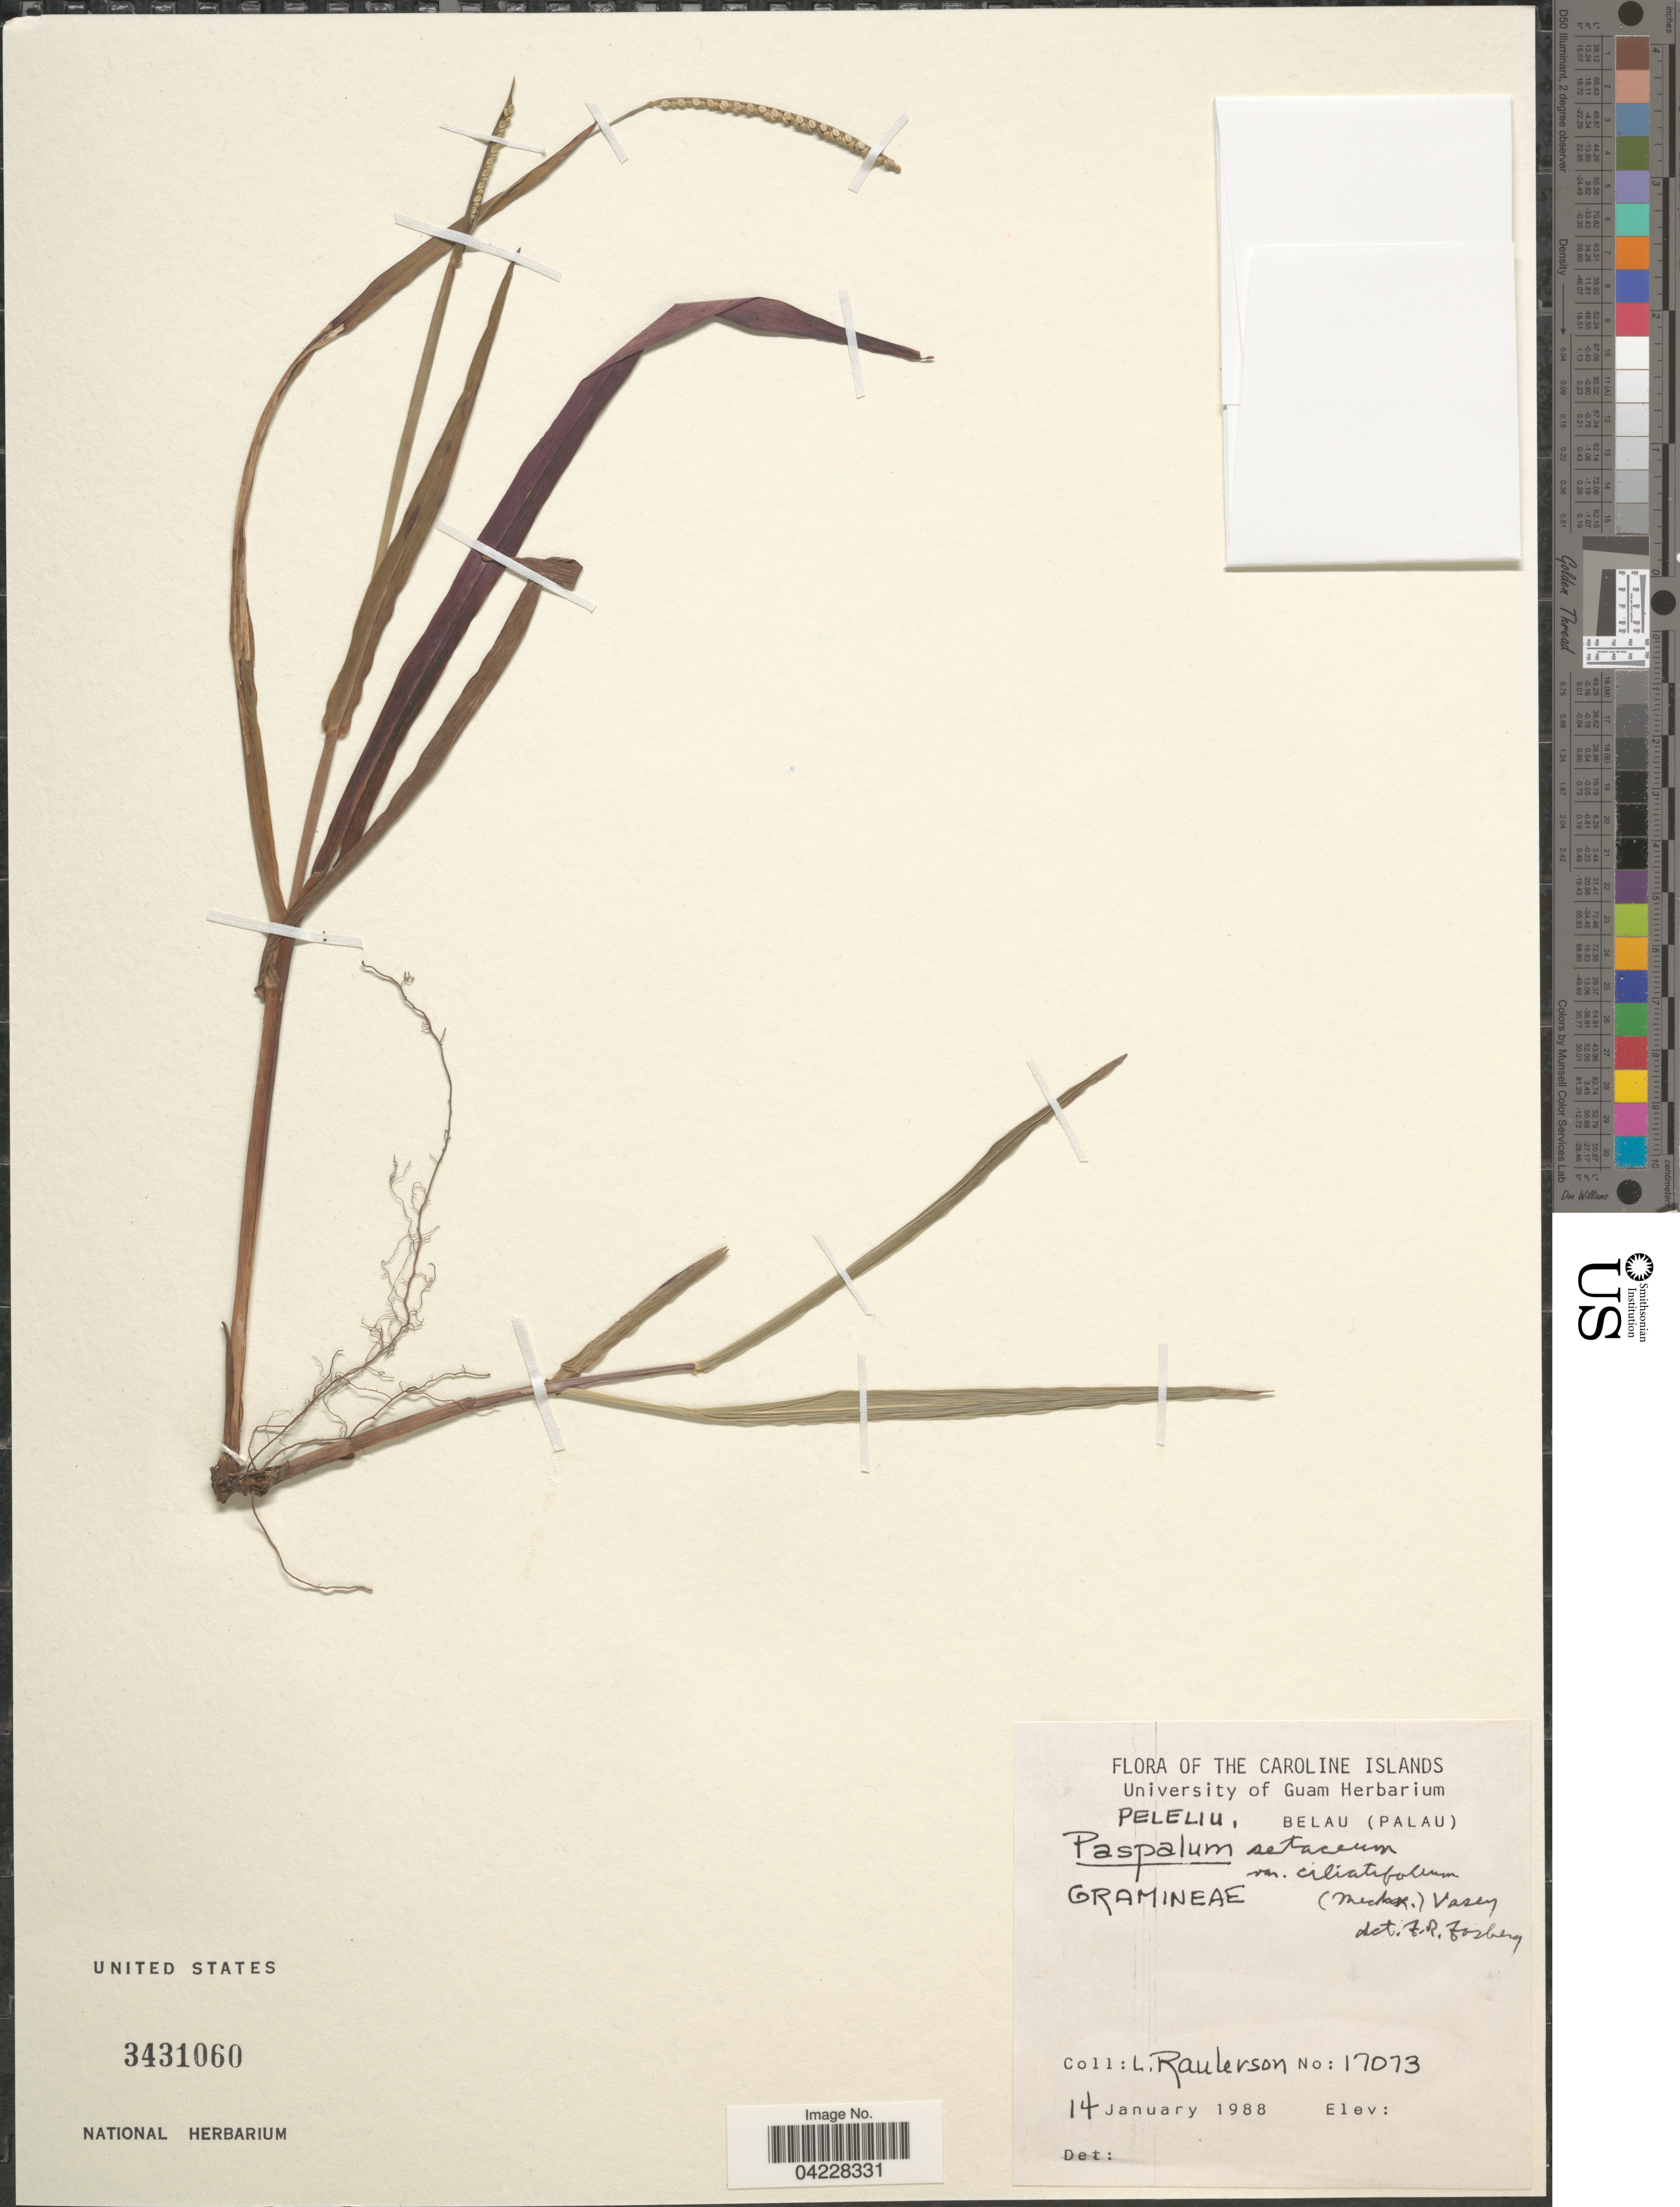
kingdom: Plantae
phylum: Tracheophyta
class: Liliopsida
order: Poales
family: Poaceae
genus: Paspalum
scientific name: Paspalum setaceum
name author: Michx.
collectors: L. Raulerson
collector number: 17073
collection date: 1988-01-14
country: Palau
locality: The Caroline Islands. Peleliu, Belau (Palau).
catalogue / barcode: US 3431060